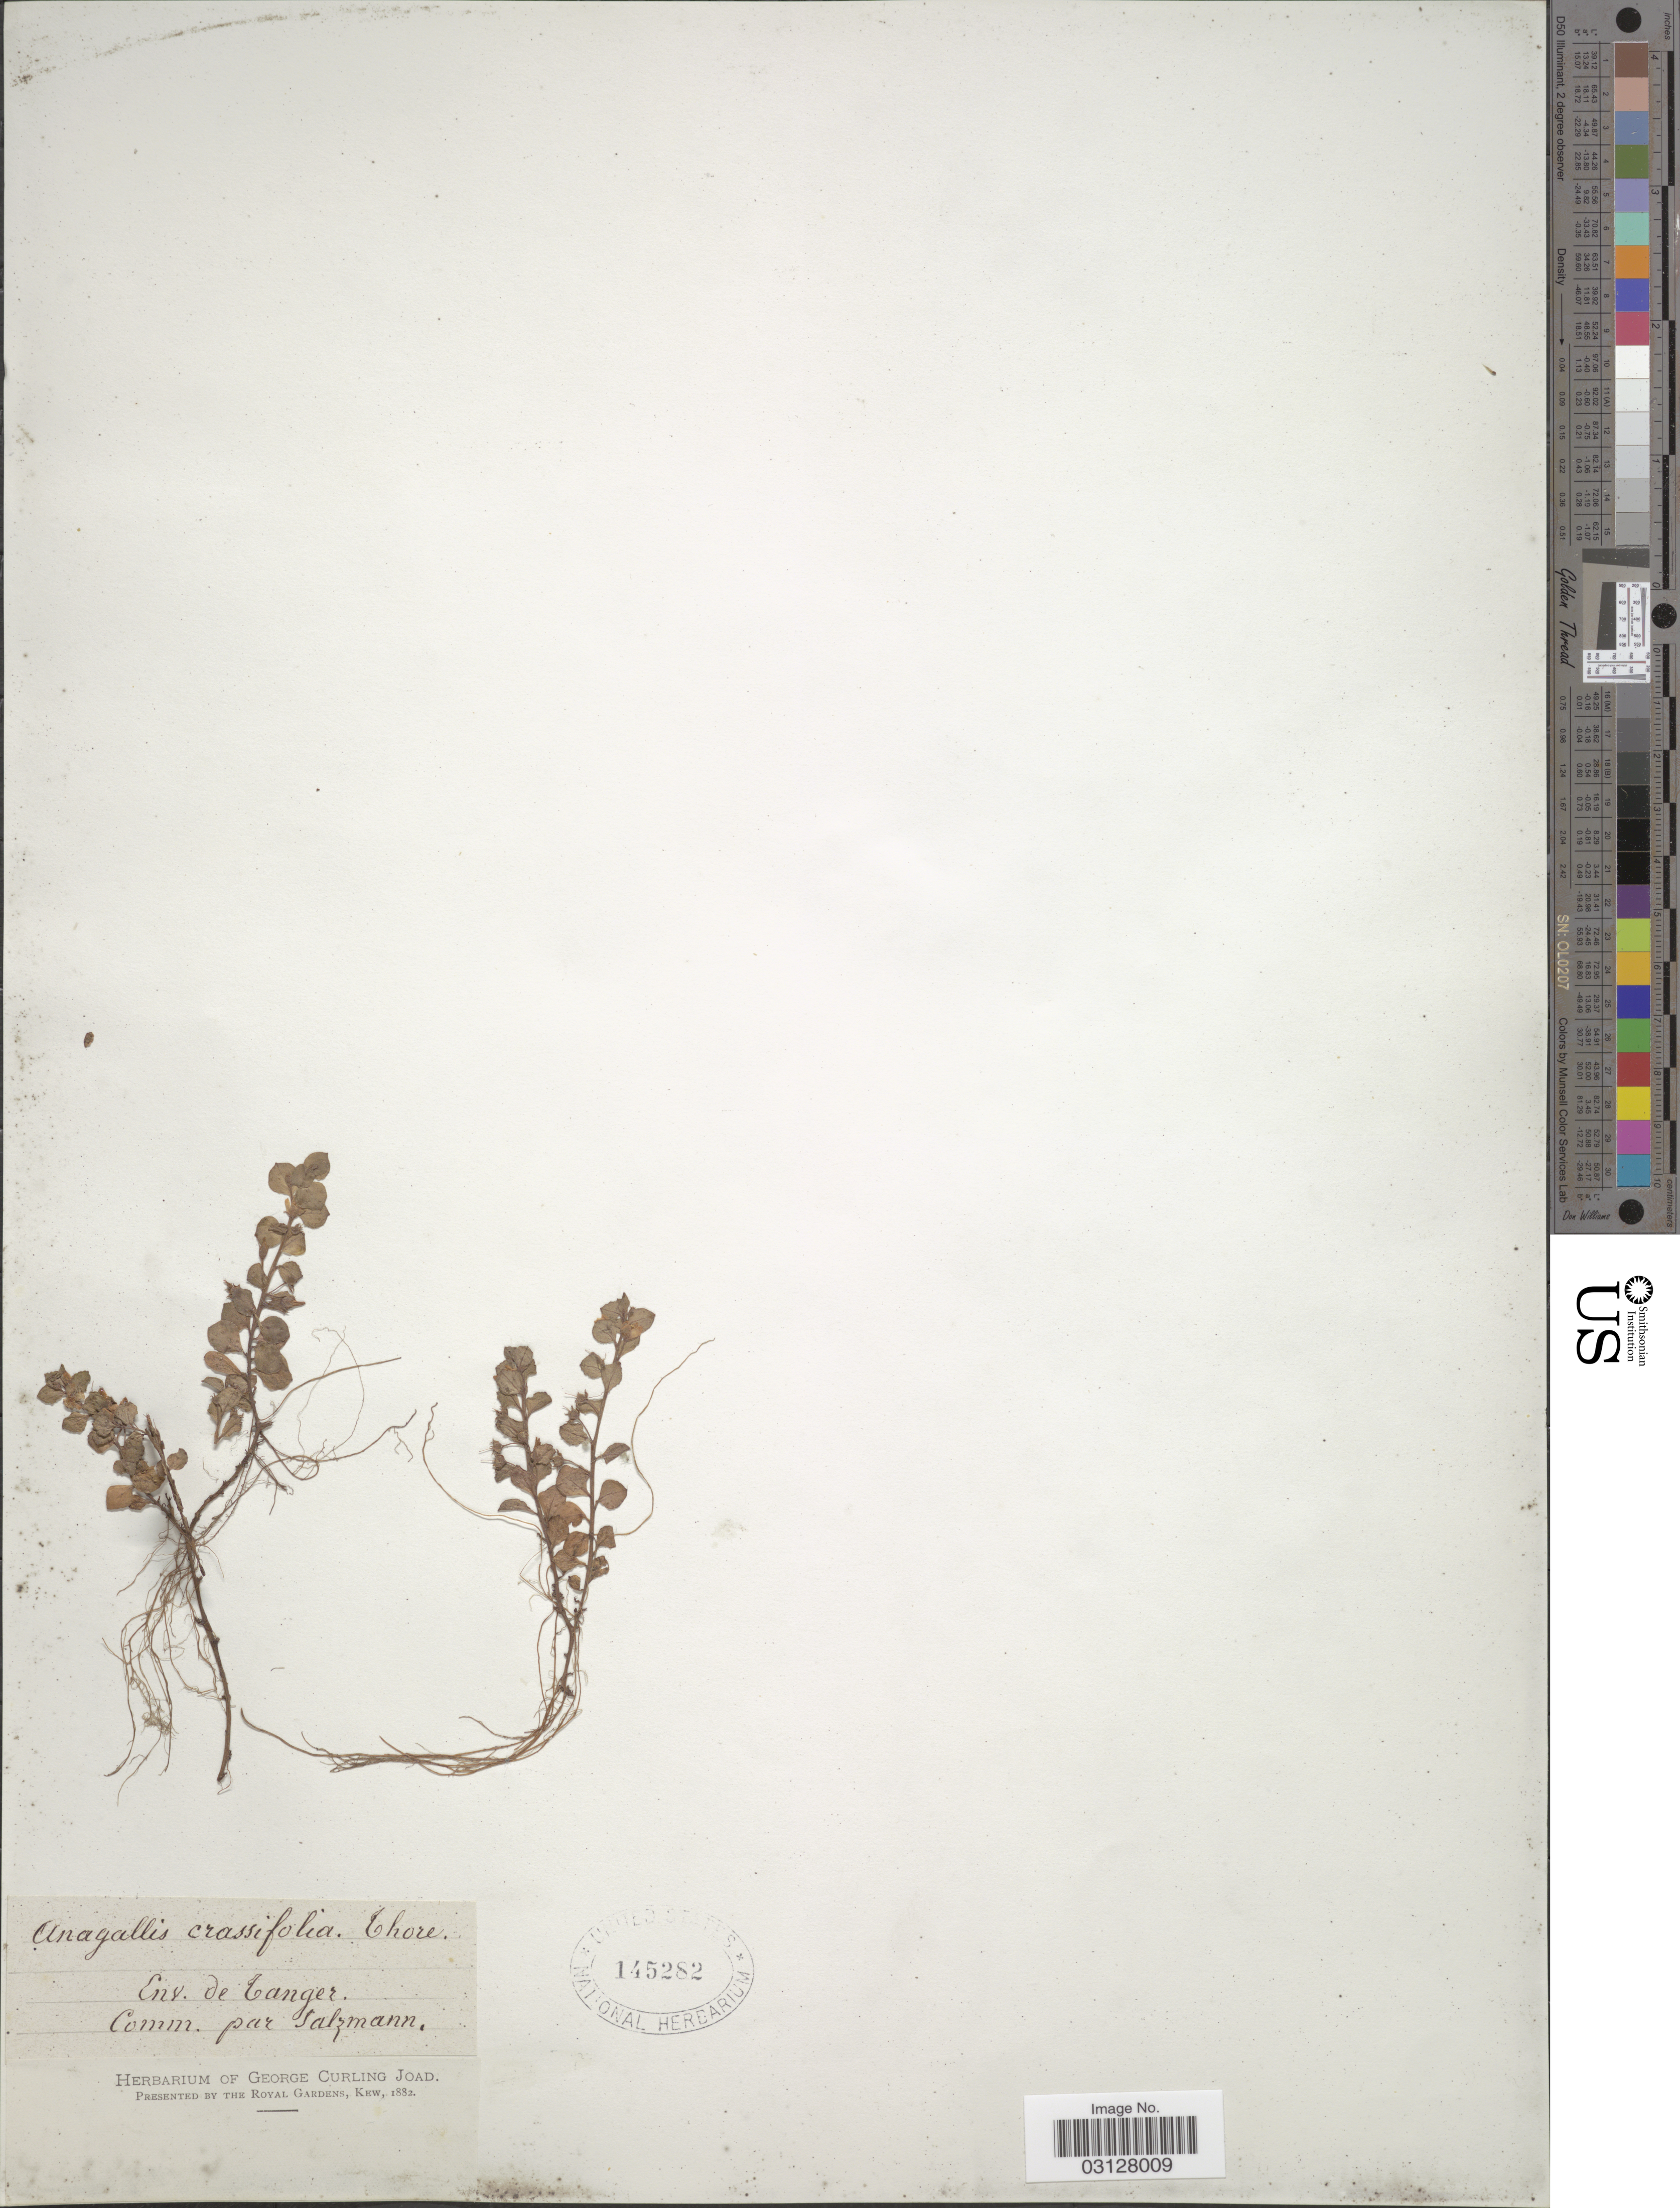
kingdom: Plantae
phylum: Tracheophyta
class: Magnoliopsida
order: Ericales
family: Primulaceae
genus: Anagallis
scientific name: Anagallis crassifolia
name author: Thore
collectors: ex herb. George Curling Joad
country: Morocco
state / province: Tanger-Tétouan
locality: Env. de Tanger.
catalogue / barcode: US 145282